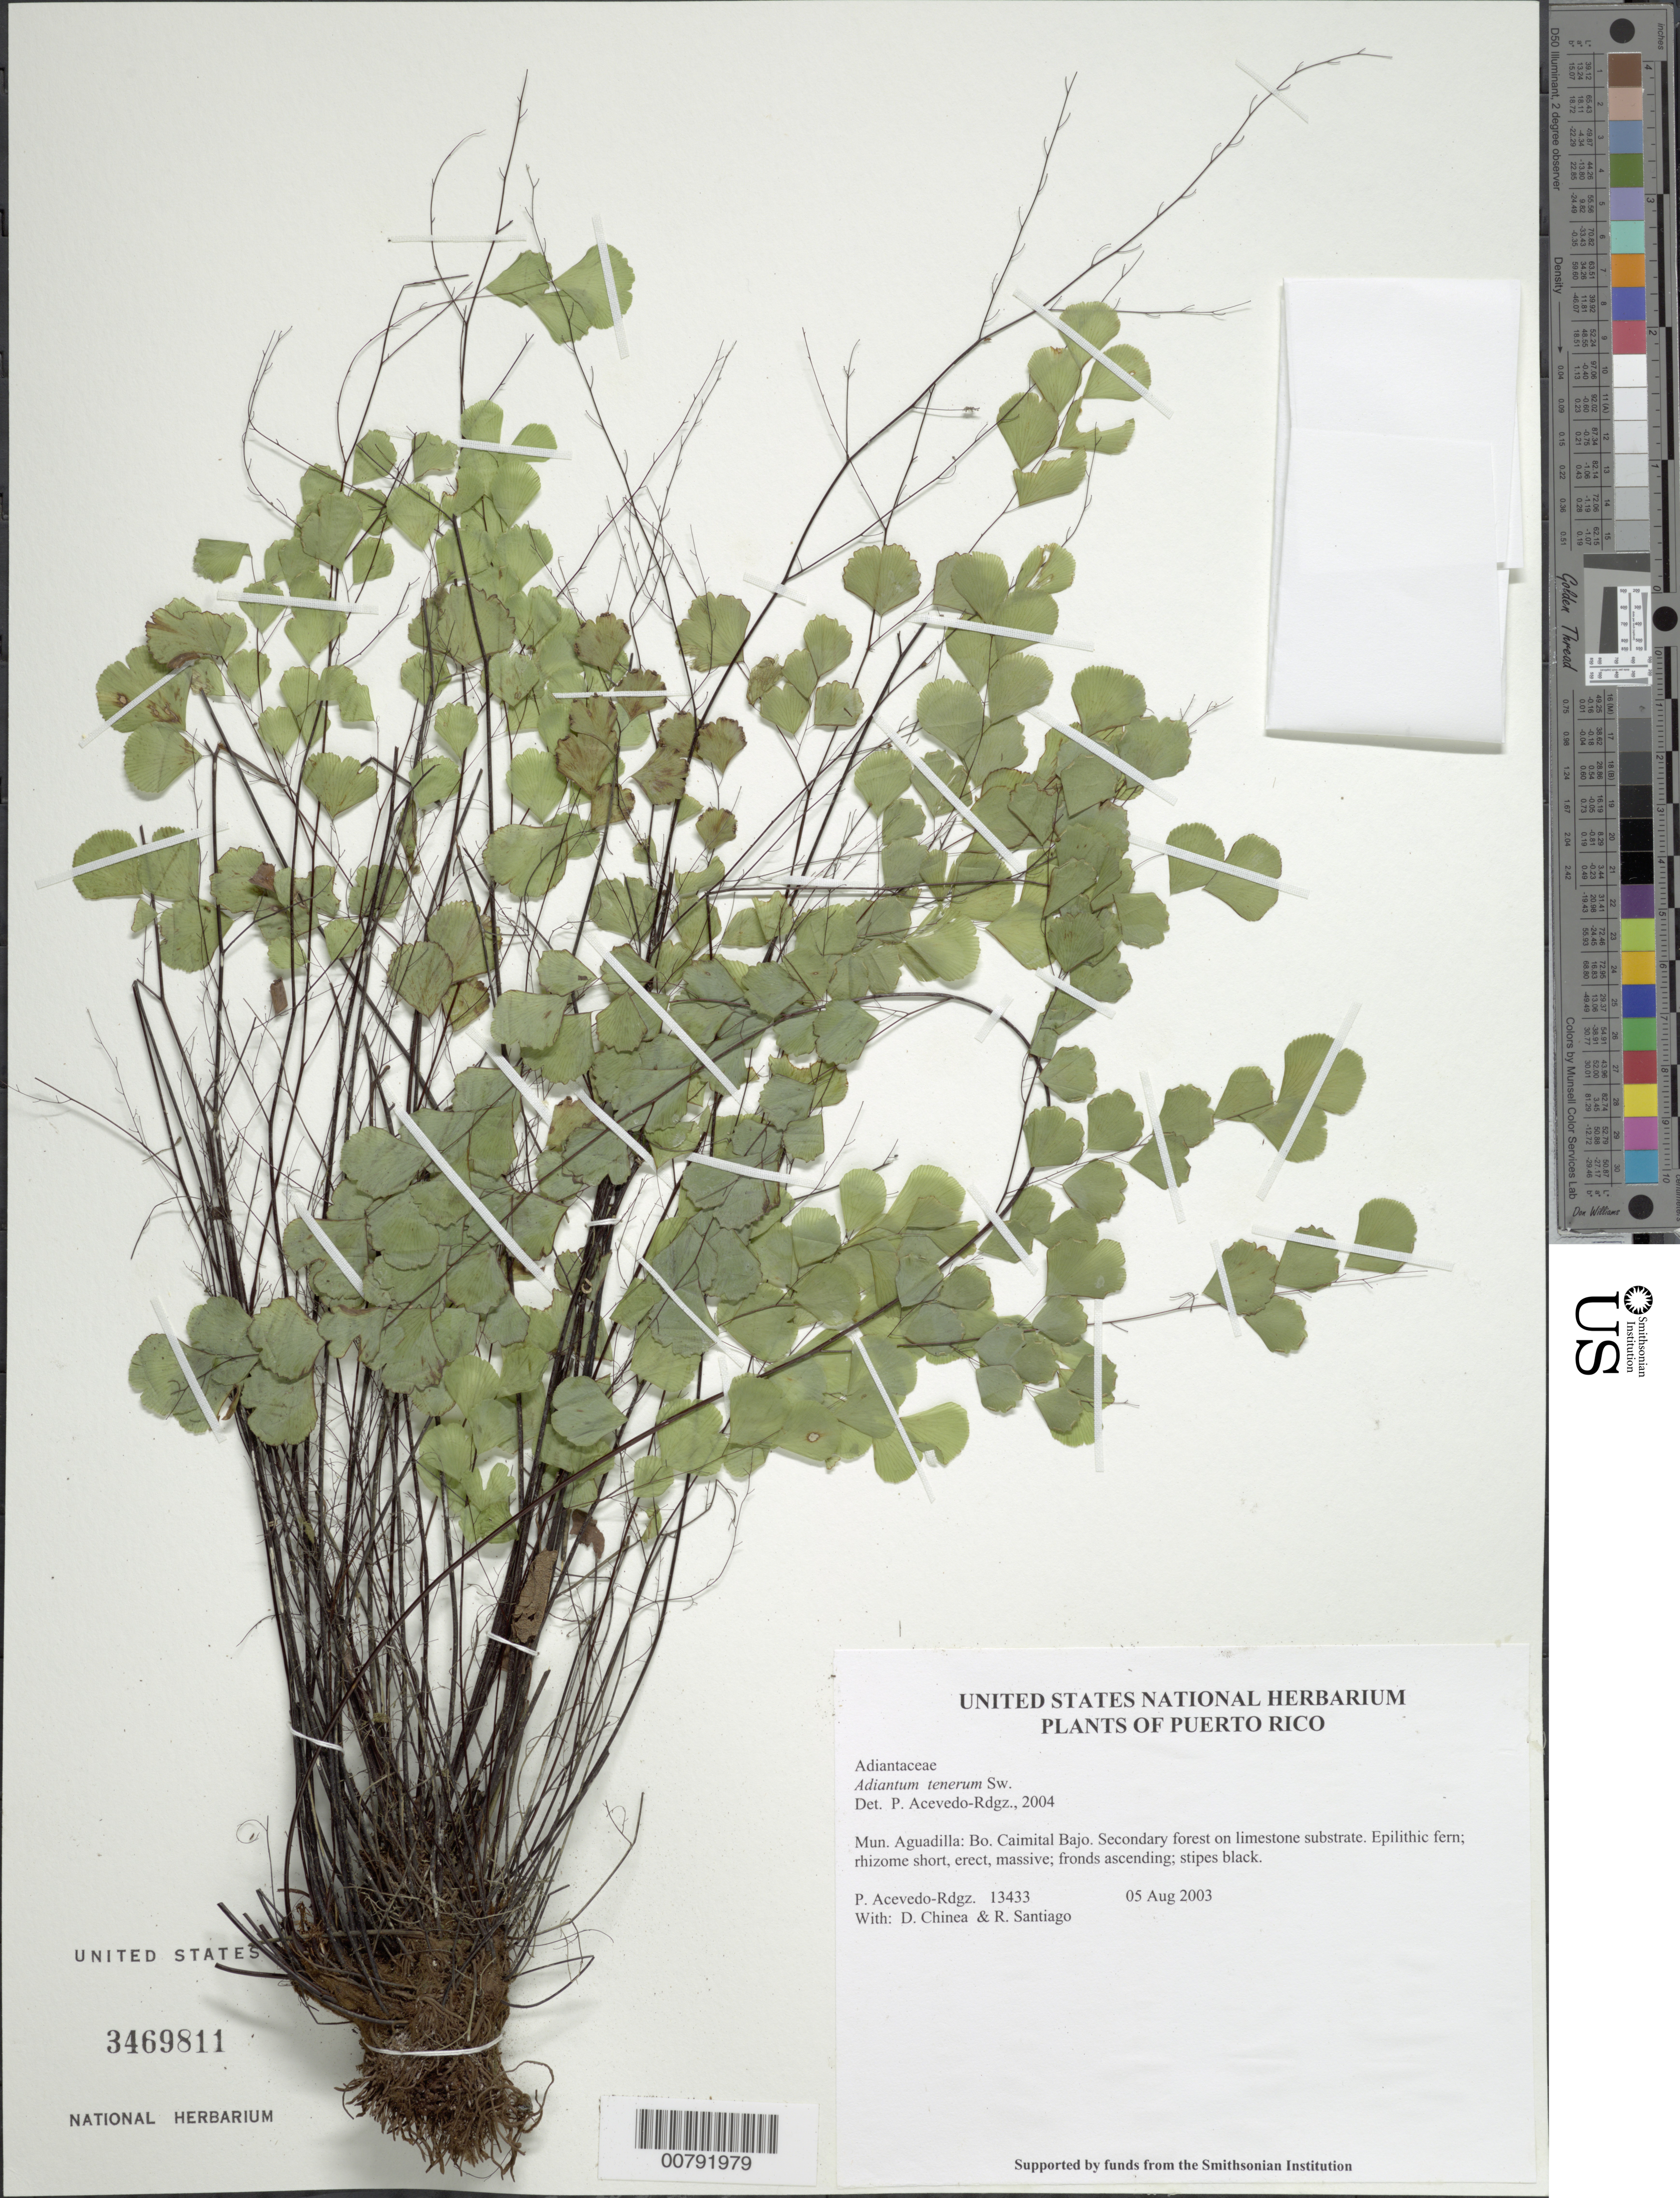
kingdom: Plantae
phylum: Tracheophyta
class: Polypodiopsida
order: Polypodiales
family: Pteridaceae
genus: Adiantum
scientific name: Adiantum tenerum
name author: Sw.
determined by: Acevedo-Rodríguez, P., (BOT), Smithsonian Institution - National Museum of Natural History (UNITED STATES)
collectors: P. Acevedo-Rodr., D. Chinea & R. Santiago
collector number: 13433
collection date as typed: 05 Aug 2003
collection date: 2003-08-05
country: Puerto Rico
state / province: Aguadilla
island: Puerto Rico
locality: Mun. Aguadilla: Bo. Caimital Bajo.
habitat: Secondary forest on limestone substrate.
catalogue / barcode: US 3469811